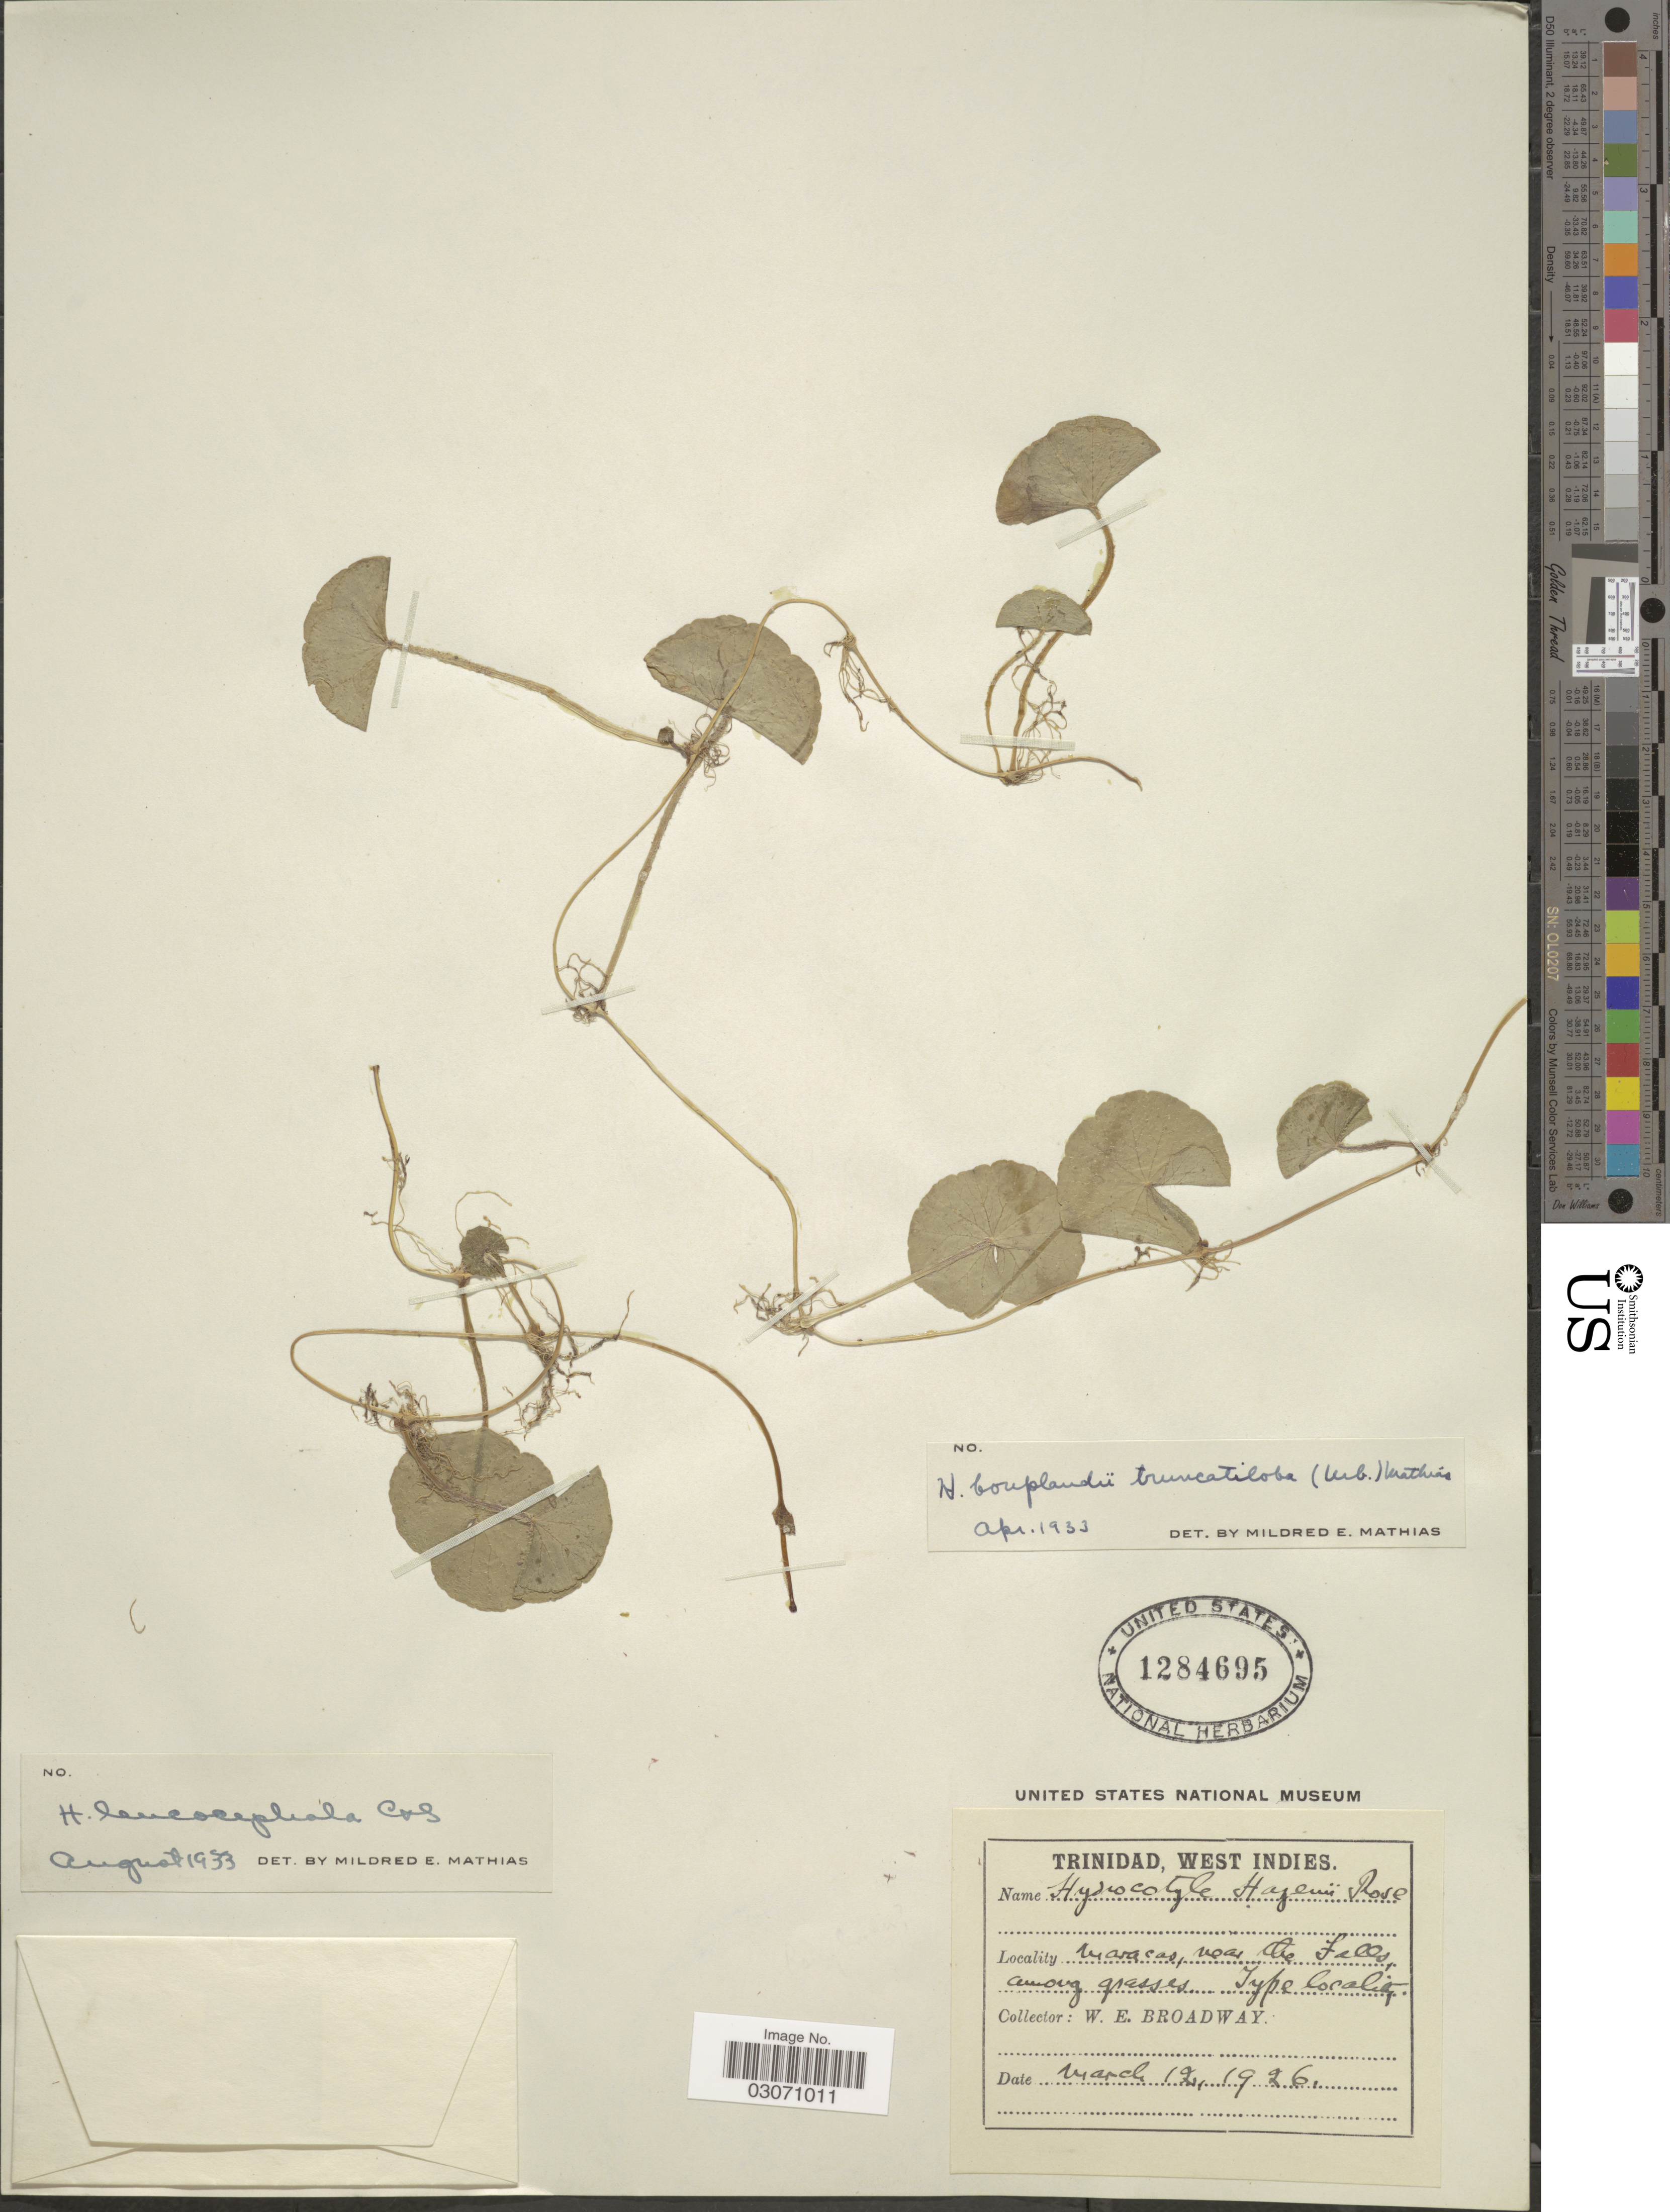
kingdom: Plantae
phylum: Tracheophyta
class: Magnoliopsida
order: Apiales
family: Araliaceae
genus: Hydrocotyle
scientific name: Hydrocotyle leucocephala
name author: Cham. & Schltdl.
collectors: W. E. Broadway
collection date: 1926-03-12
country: Trinidad and Tobago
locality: Trinidad, West Indies, Maracas, near the Falls among grasses.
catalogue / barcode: US 1284695